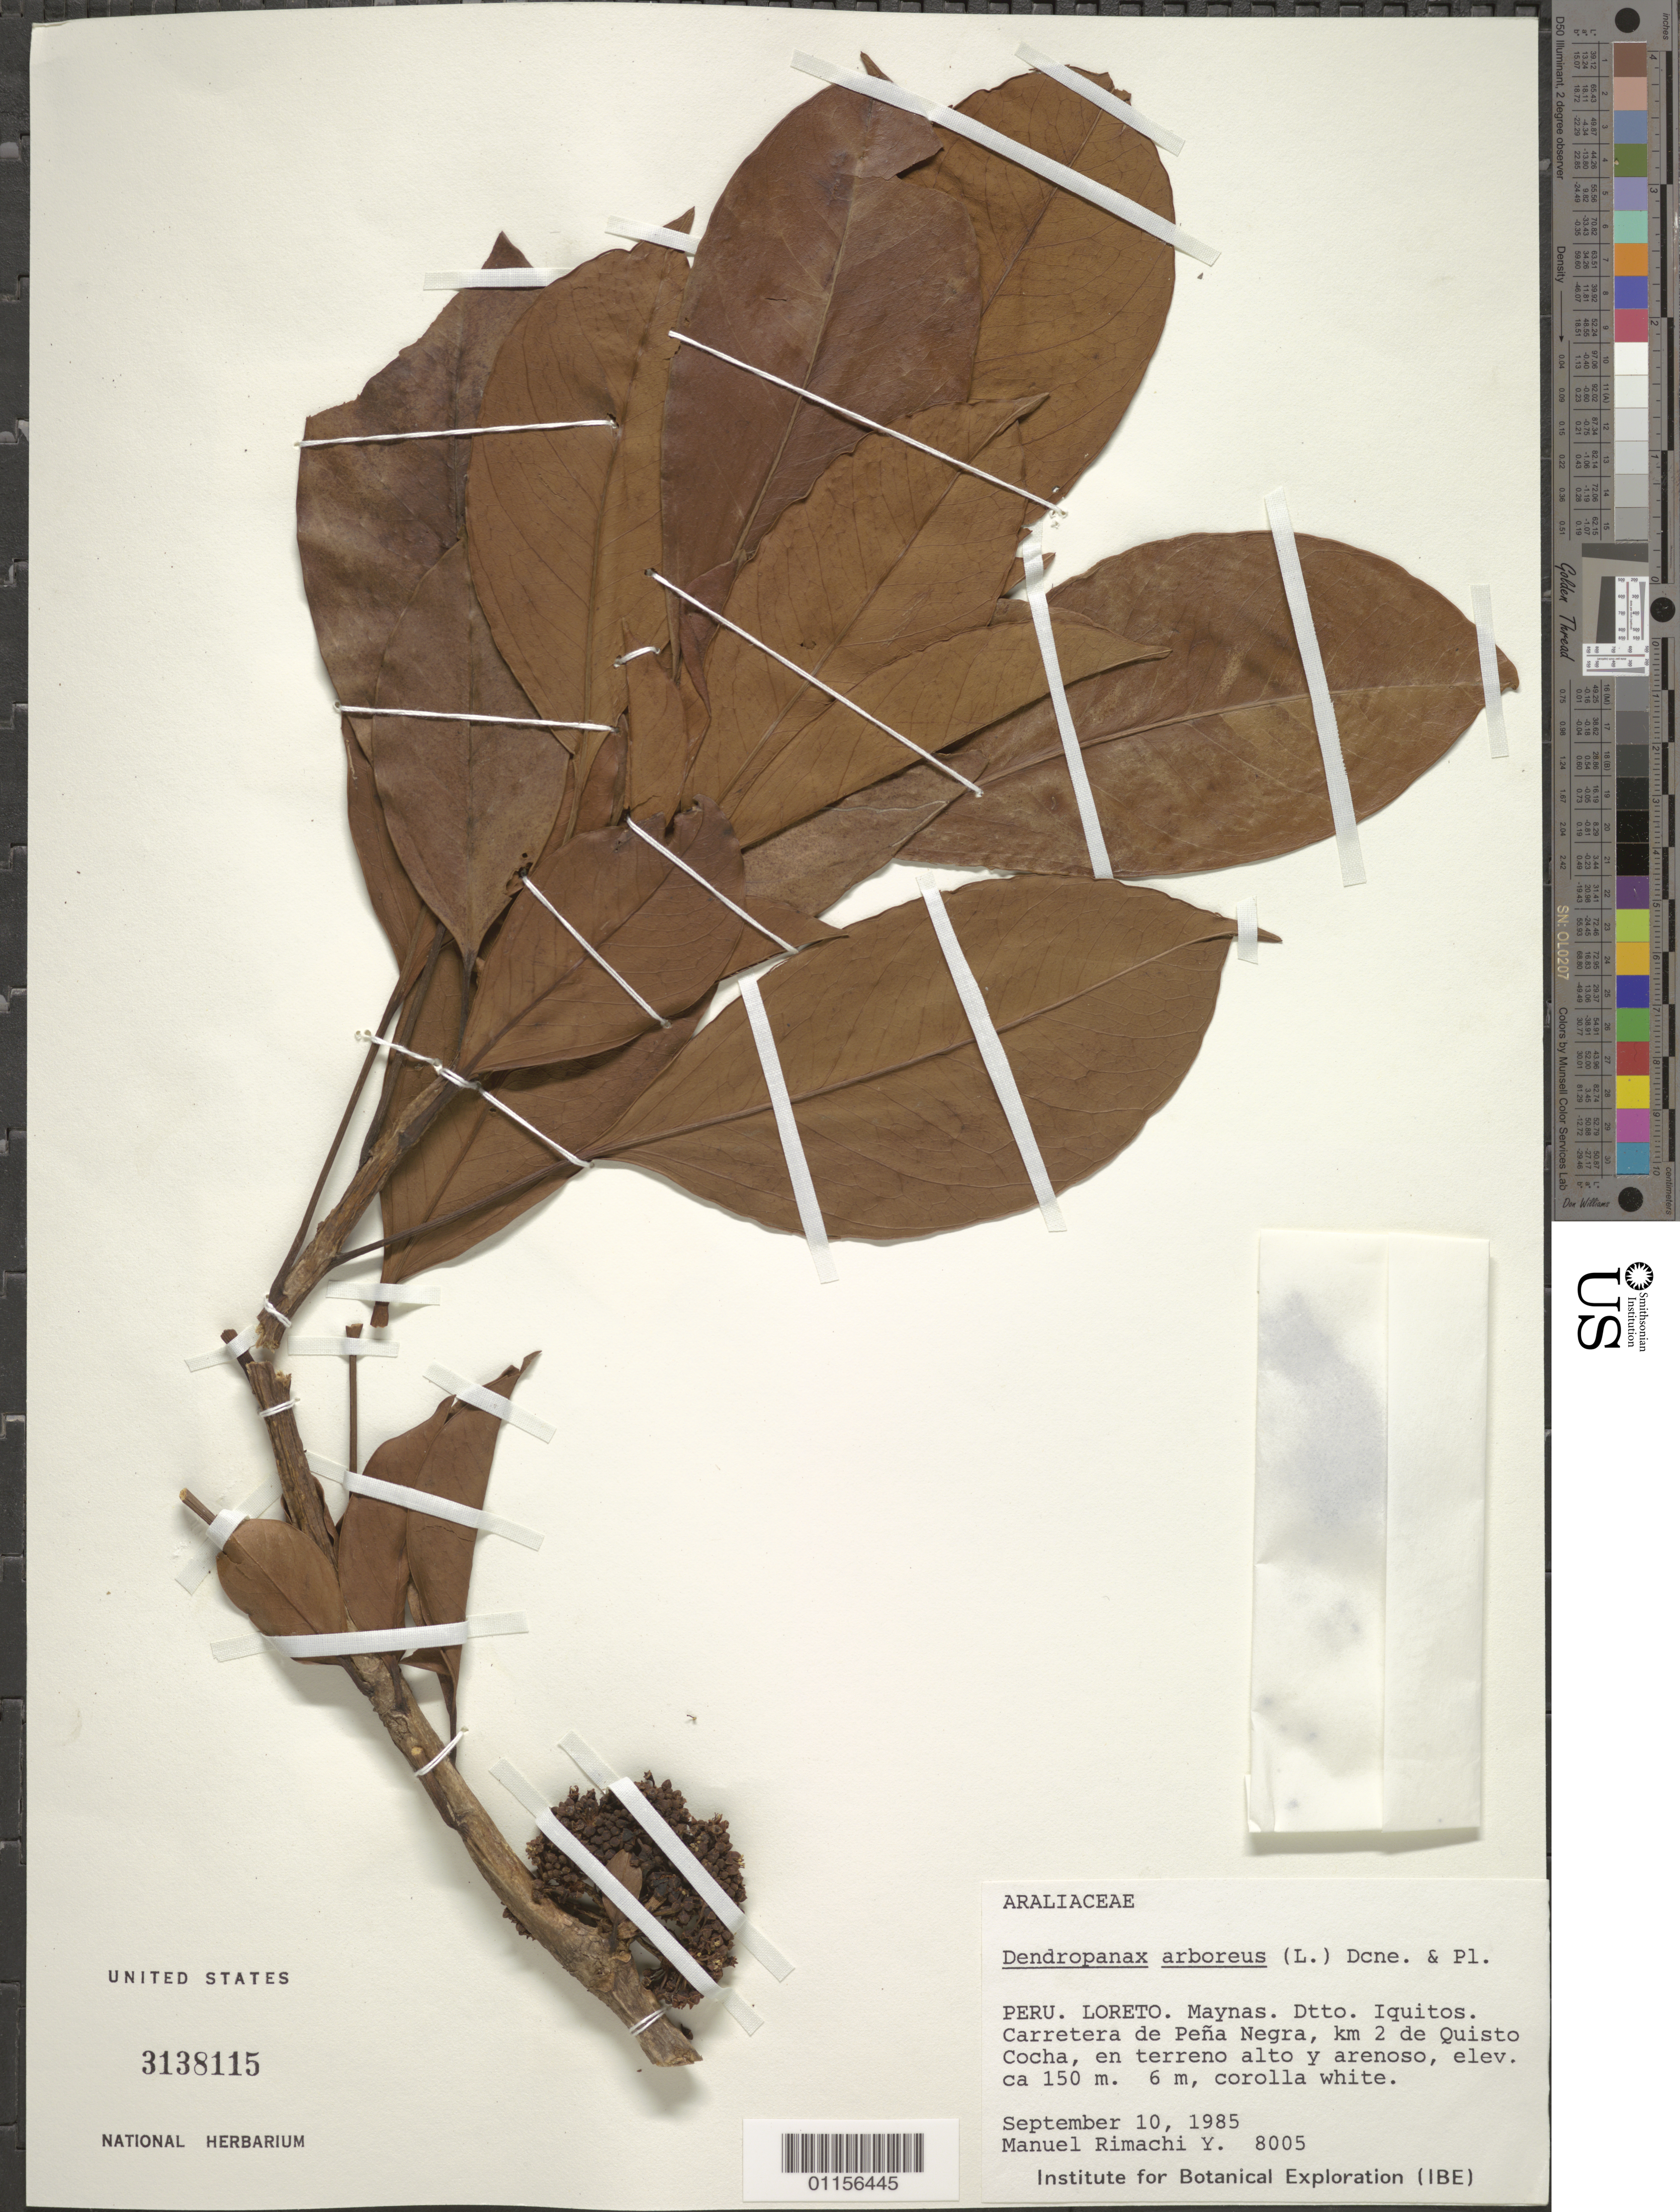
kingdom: Plantae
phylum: Tracheophyta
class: Magnoliopsida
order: Apiales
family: Araliaceae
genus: Dendropanax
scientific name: Dendropanax arboreus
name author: (L.) Decne. & Planch.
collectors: M. Rimachi Y.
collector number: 8005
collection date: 1985-09-10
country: Peru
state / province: Loreto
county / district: Maynas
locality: Iquitos. Carretera de Pena Negra, km 2 de Quisto Cocha.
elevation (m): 150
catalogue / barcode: US 3138115